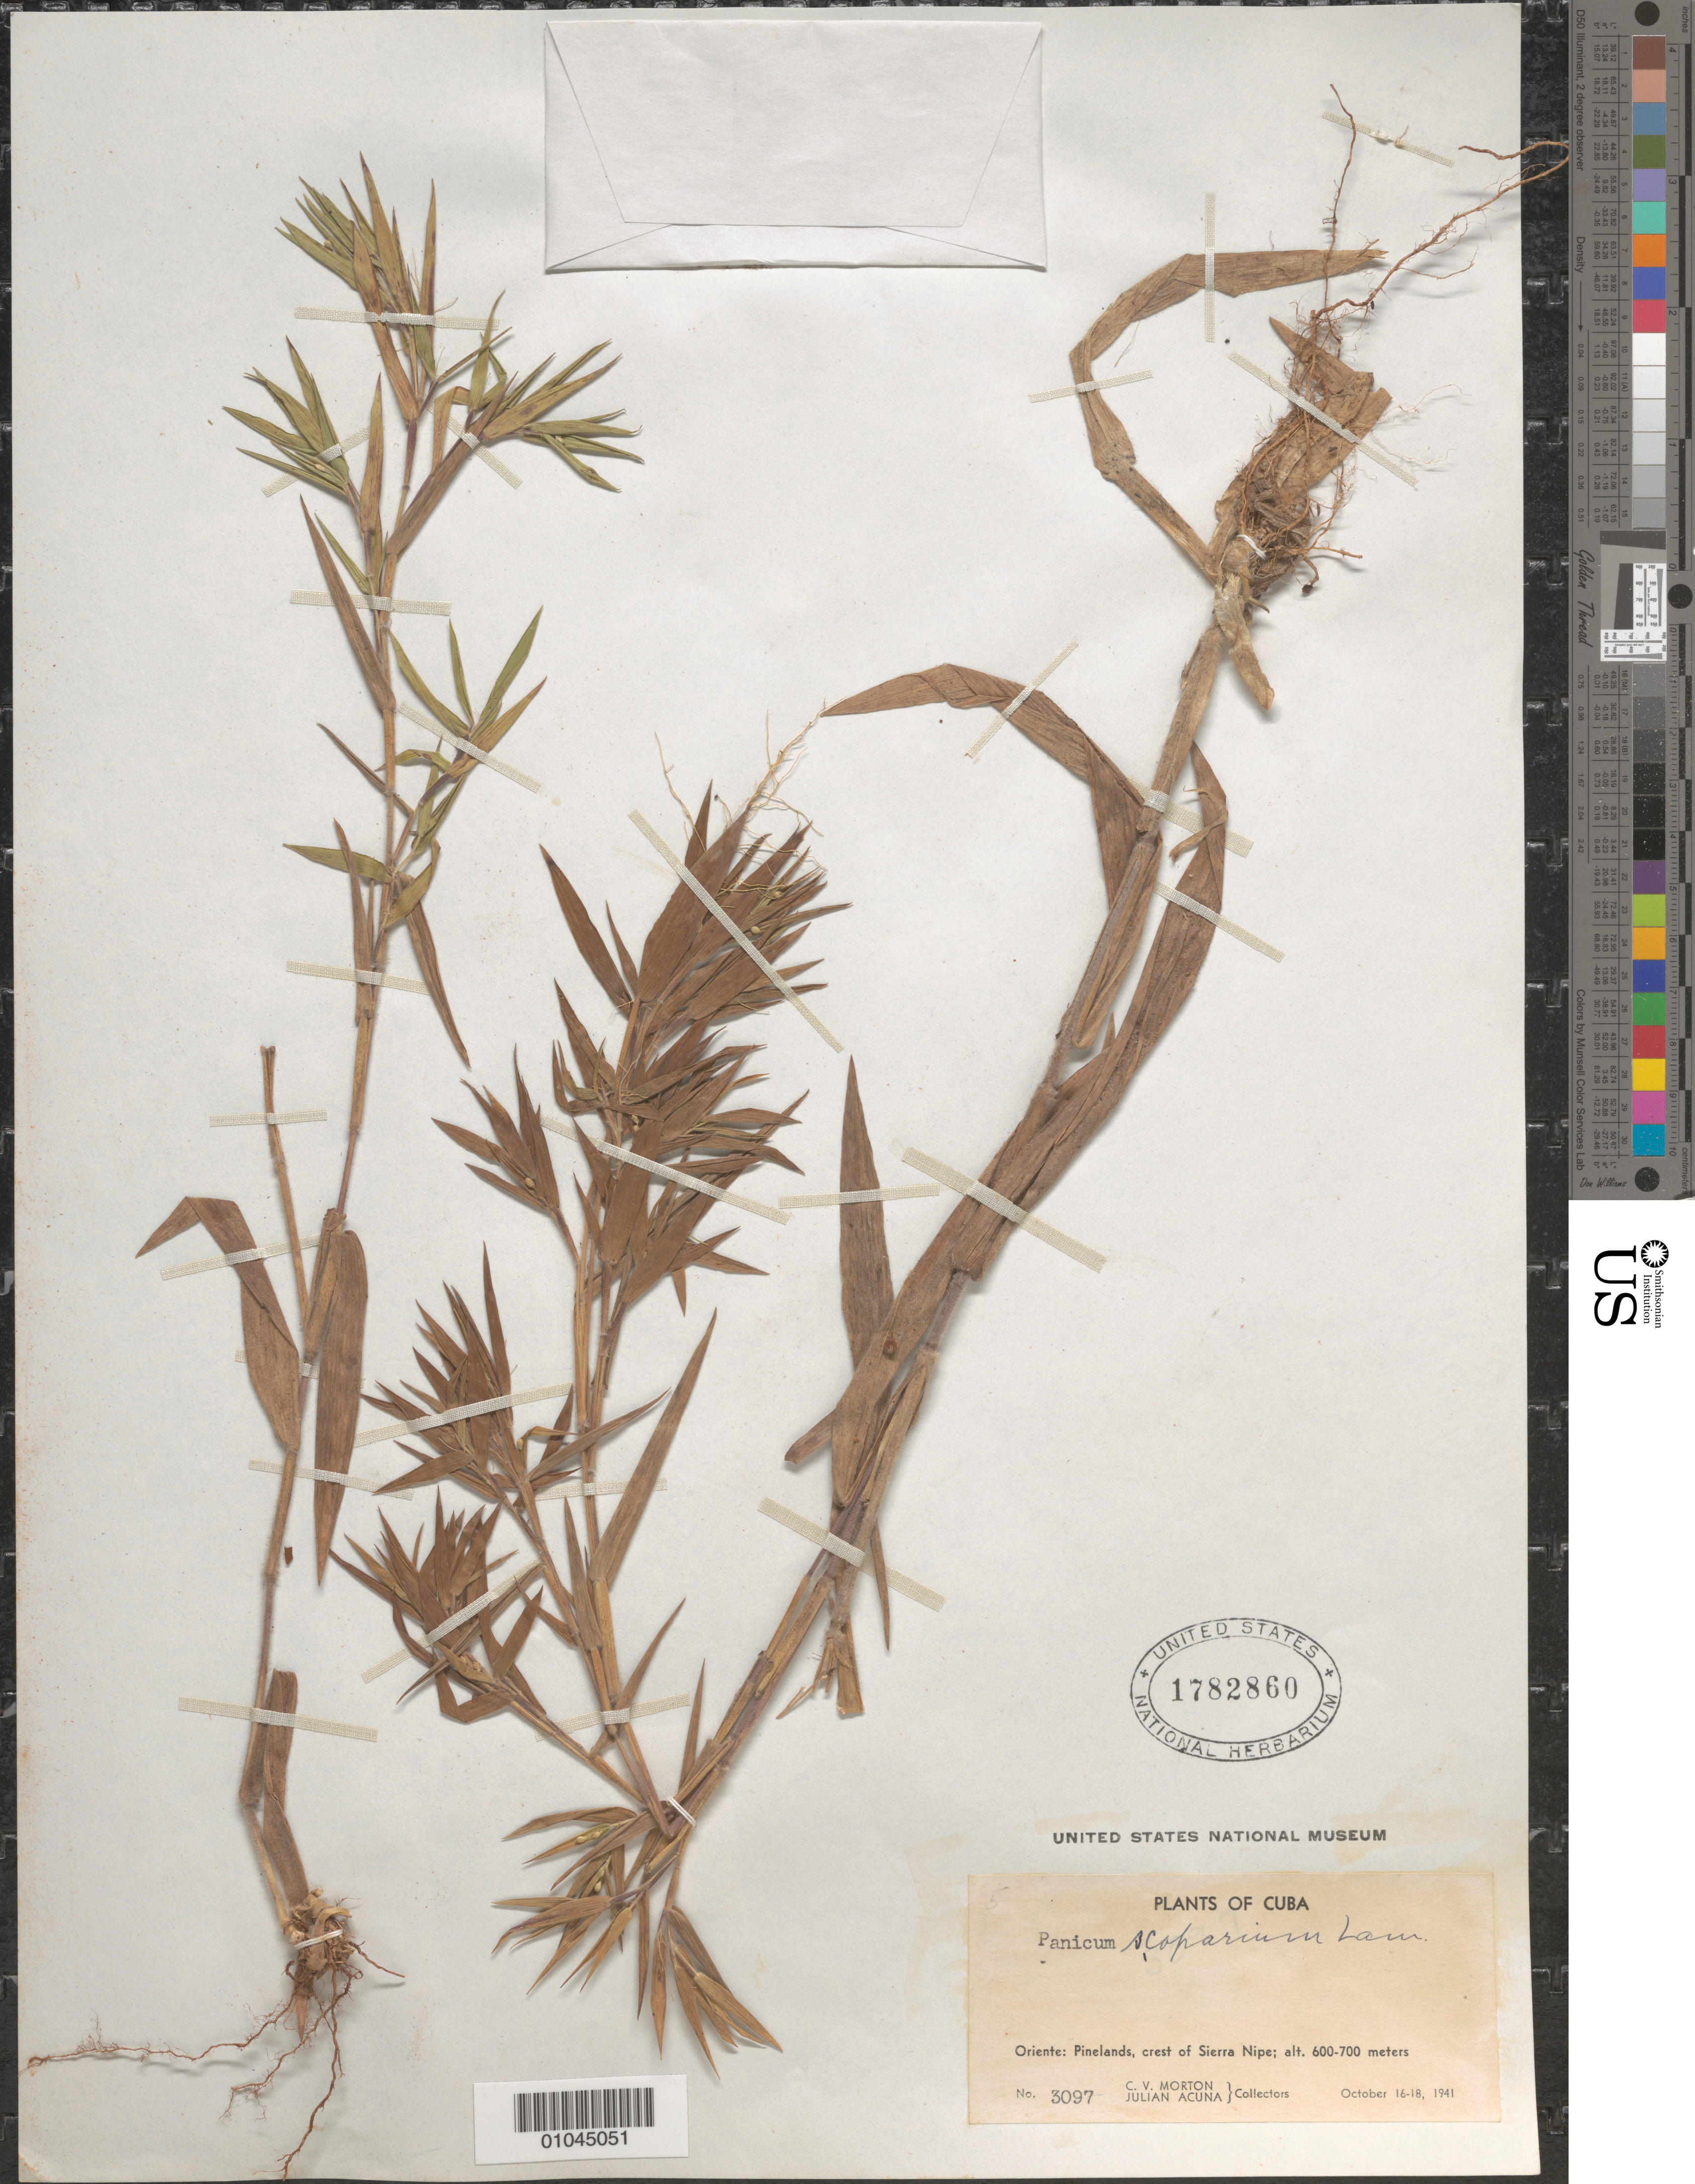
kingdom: Plantae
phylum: Tracheophyta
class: Liliopsida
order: Poales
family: Poaceae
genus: Panicum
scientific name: Panicum scoparium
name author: Lam.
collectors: C. V. Morton & J. Acuña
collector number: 3097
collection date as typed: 16 Oct 1941 to 18 Oct 1941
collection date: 1941-10-16/1941-10-18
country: Cuba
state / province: Holguín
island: Cuba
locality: Crest of Sierra Nipe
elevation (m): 600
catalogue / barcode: US 1782860